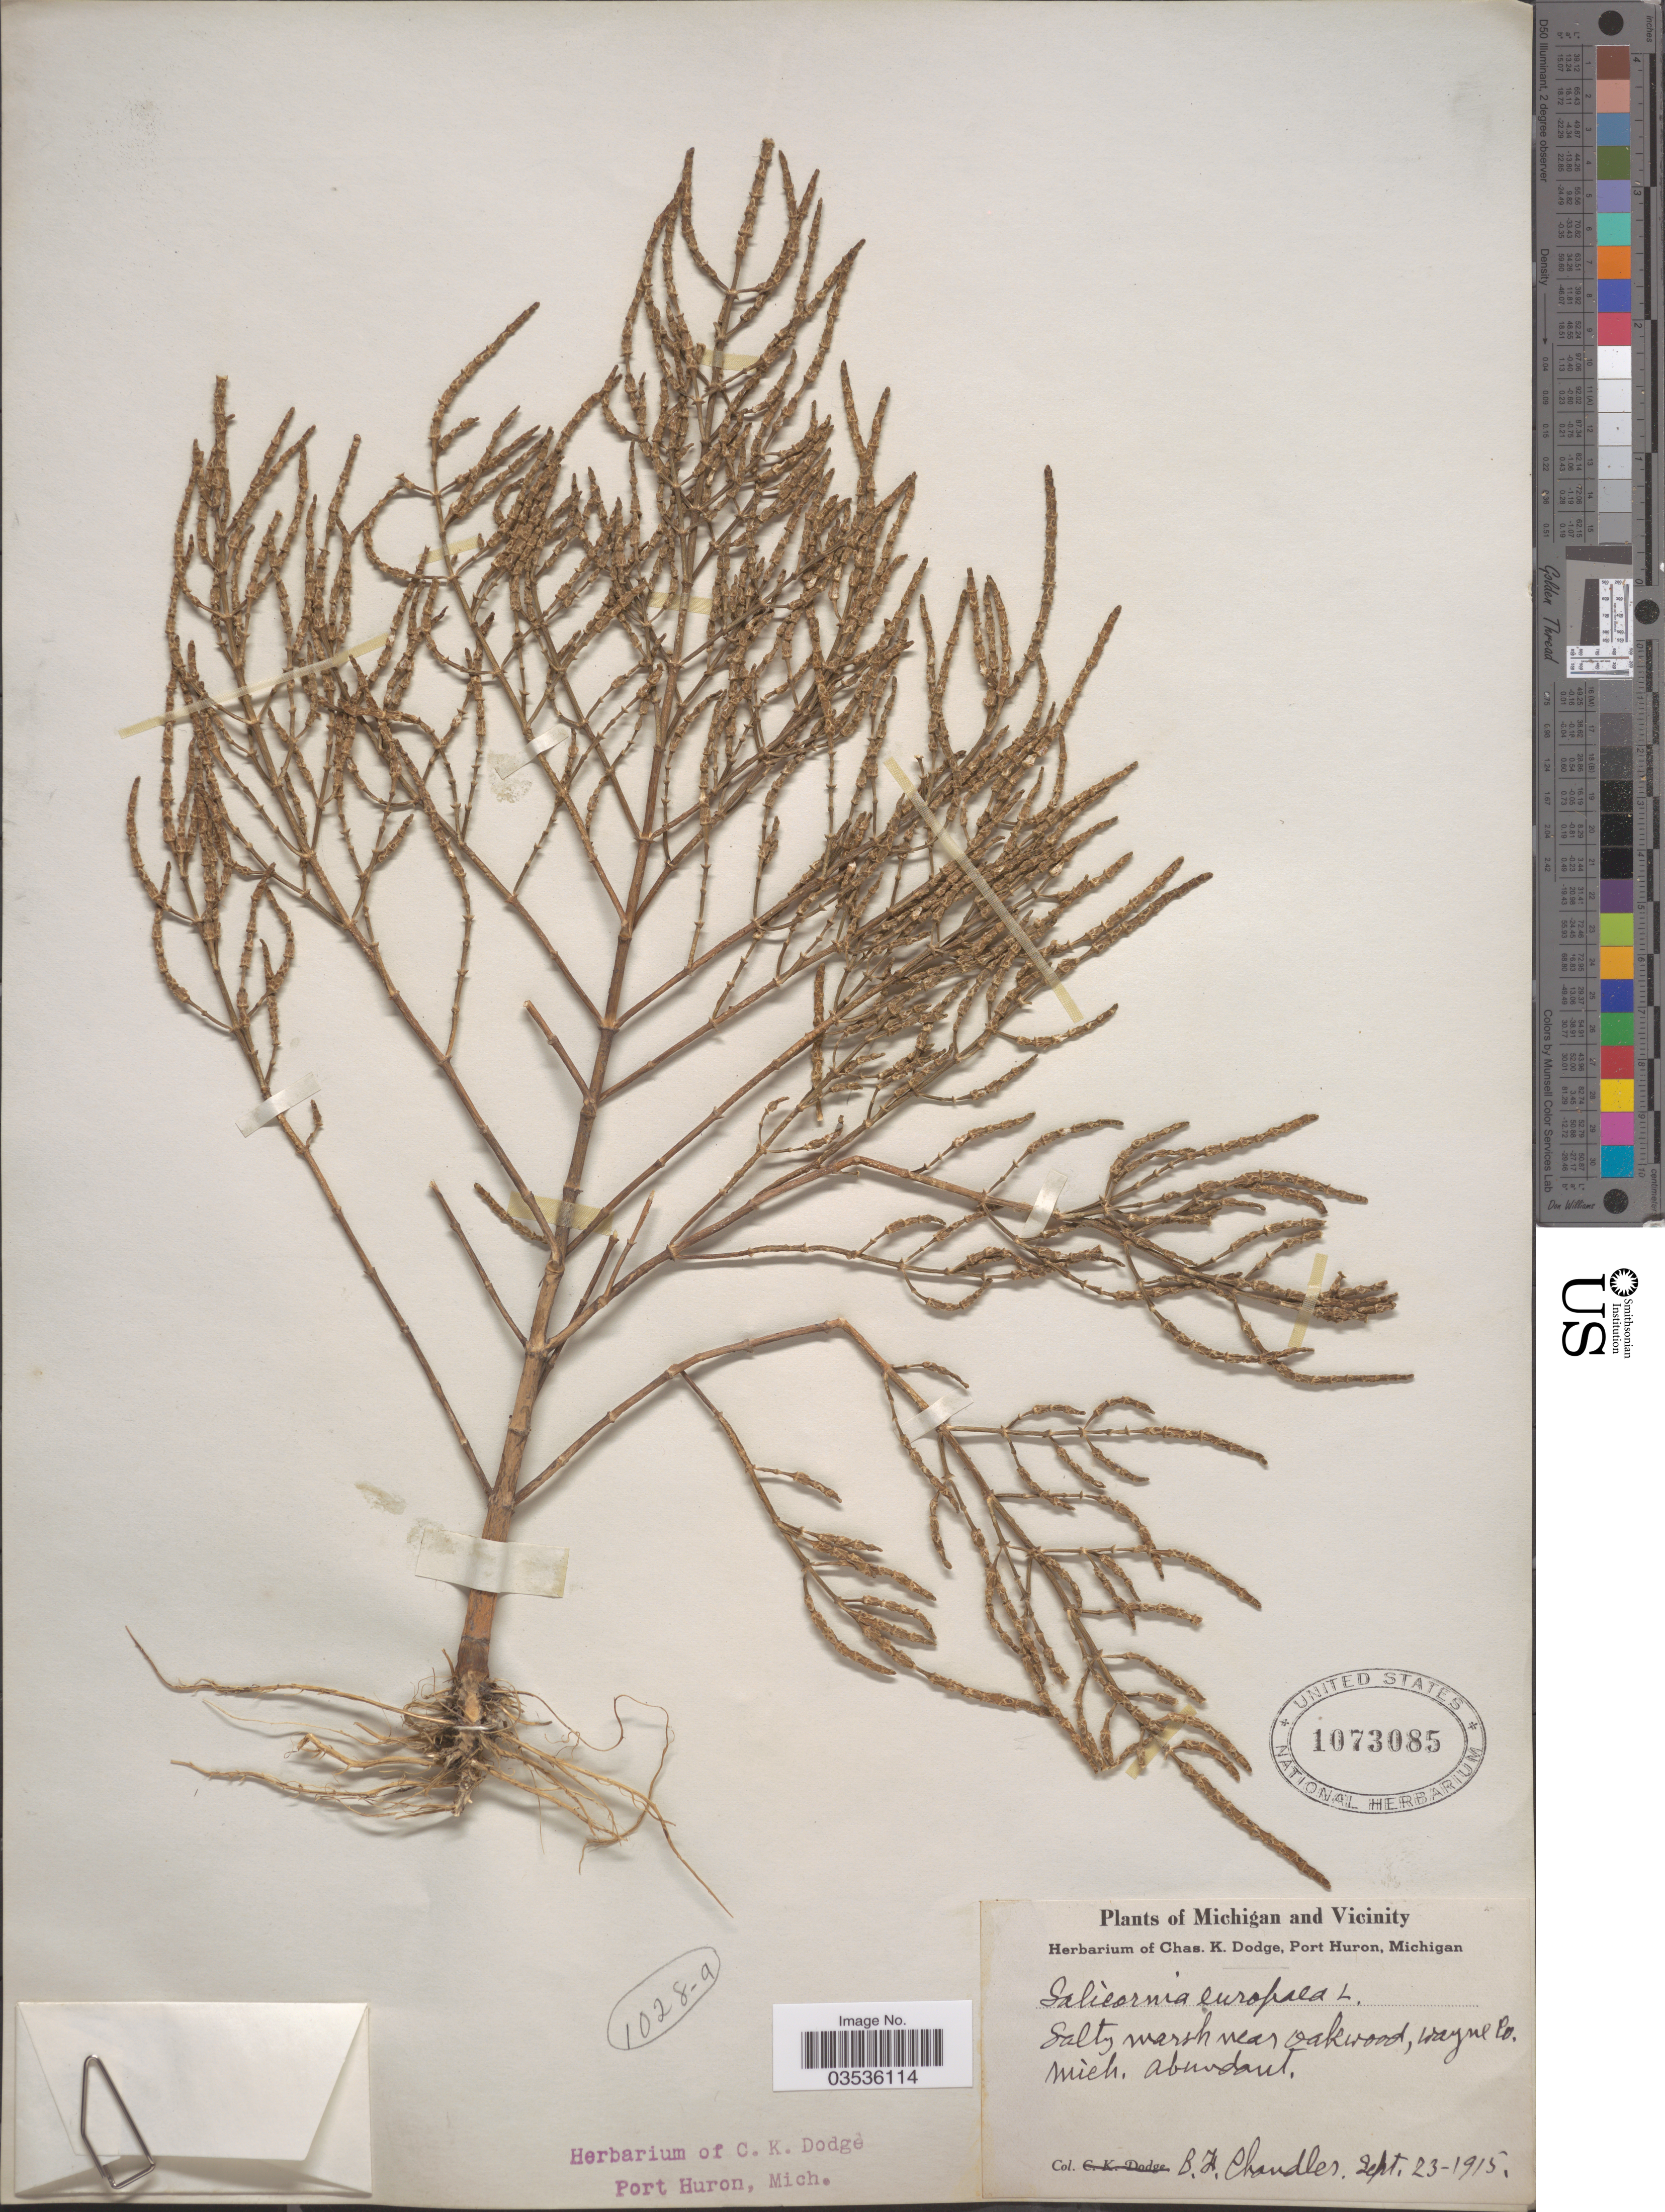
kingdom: Plantae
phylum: Tracheophyta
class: Magnoliopsida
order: Caryophyllales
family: Amaranthaceae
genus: Salicornia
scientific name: Salicornia europaea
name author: L.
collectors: B. F. Chandler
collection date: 1915-09-23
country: United States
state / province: Michigan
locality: Michigan and vicinity. Salty marsh near oakwood, Wayne Co.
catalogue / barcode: US 1073085